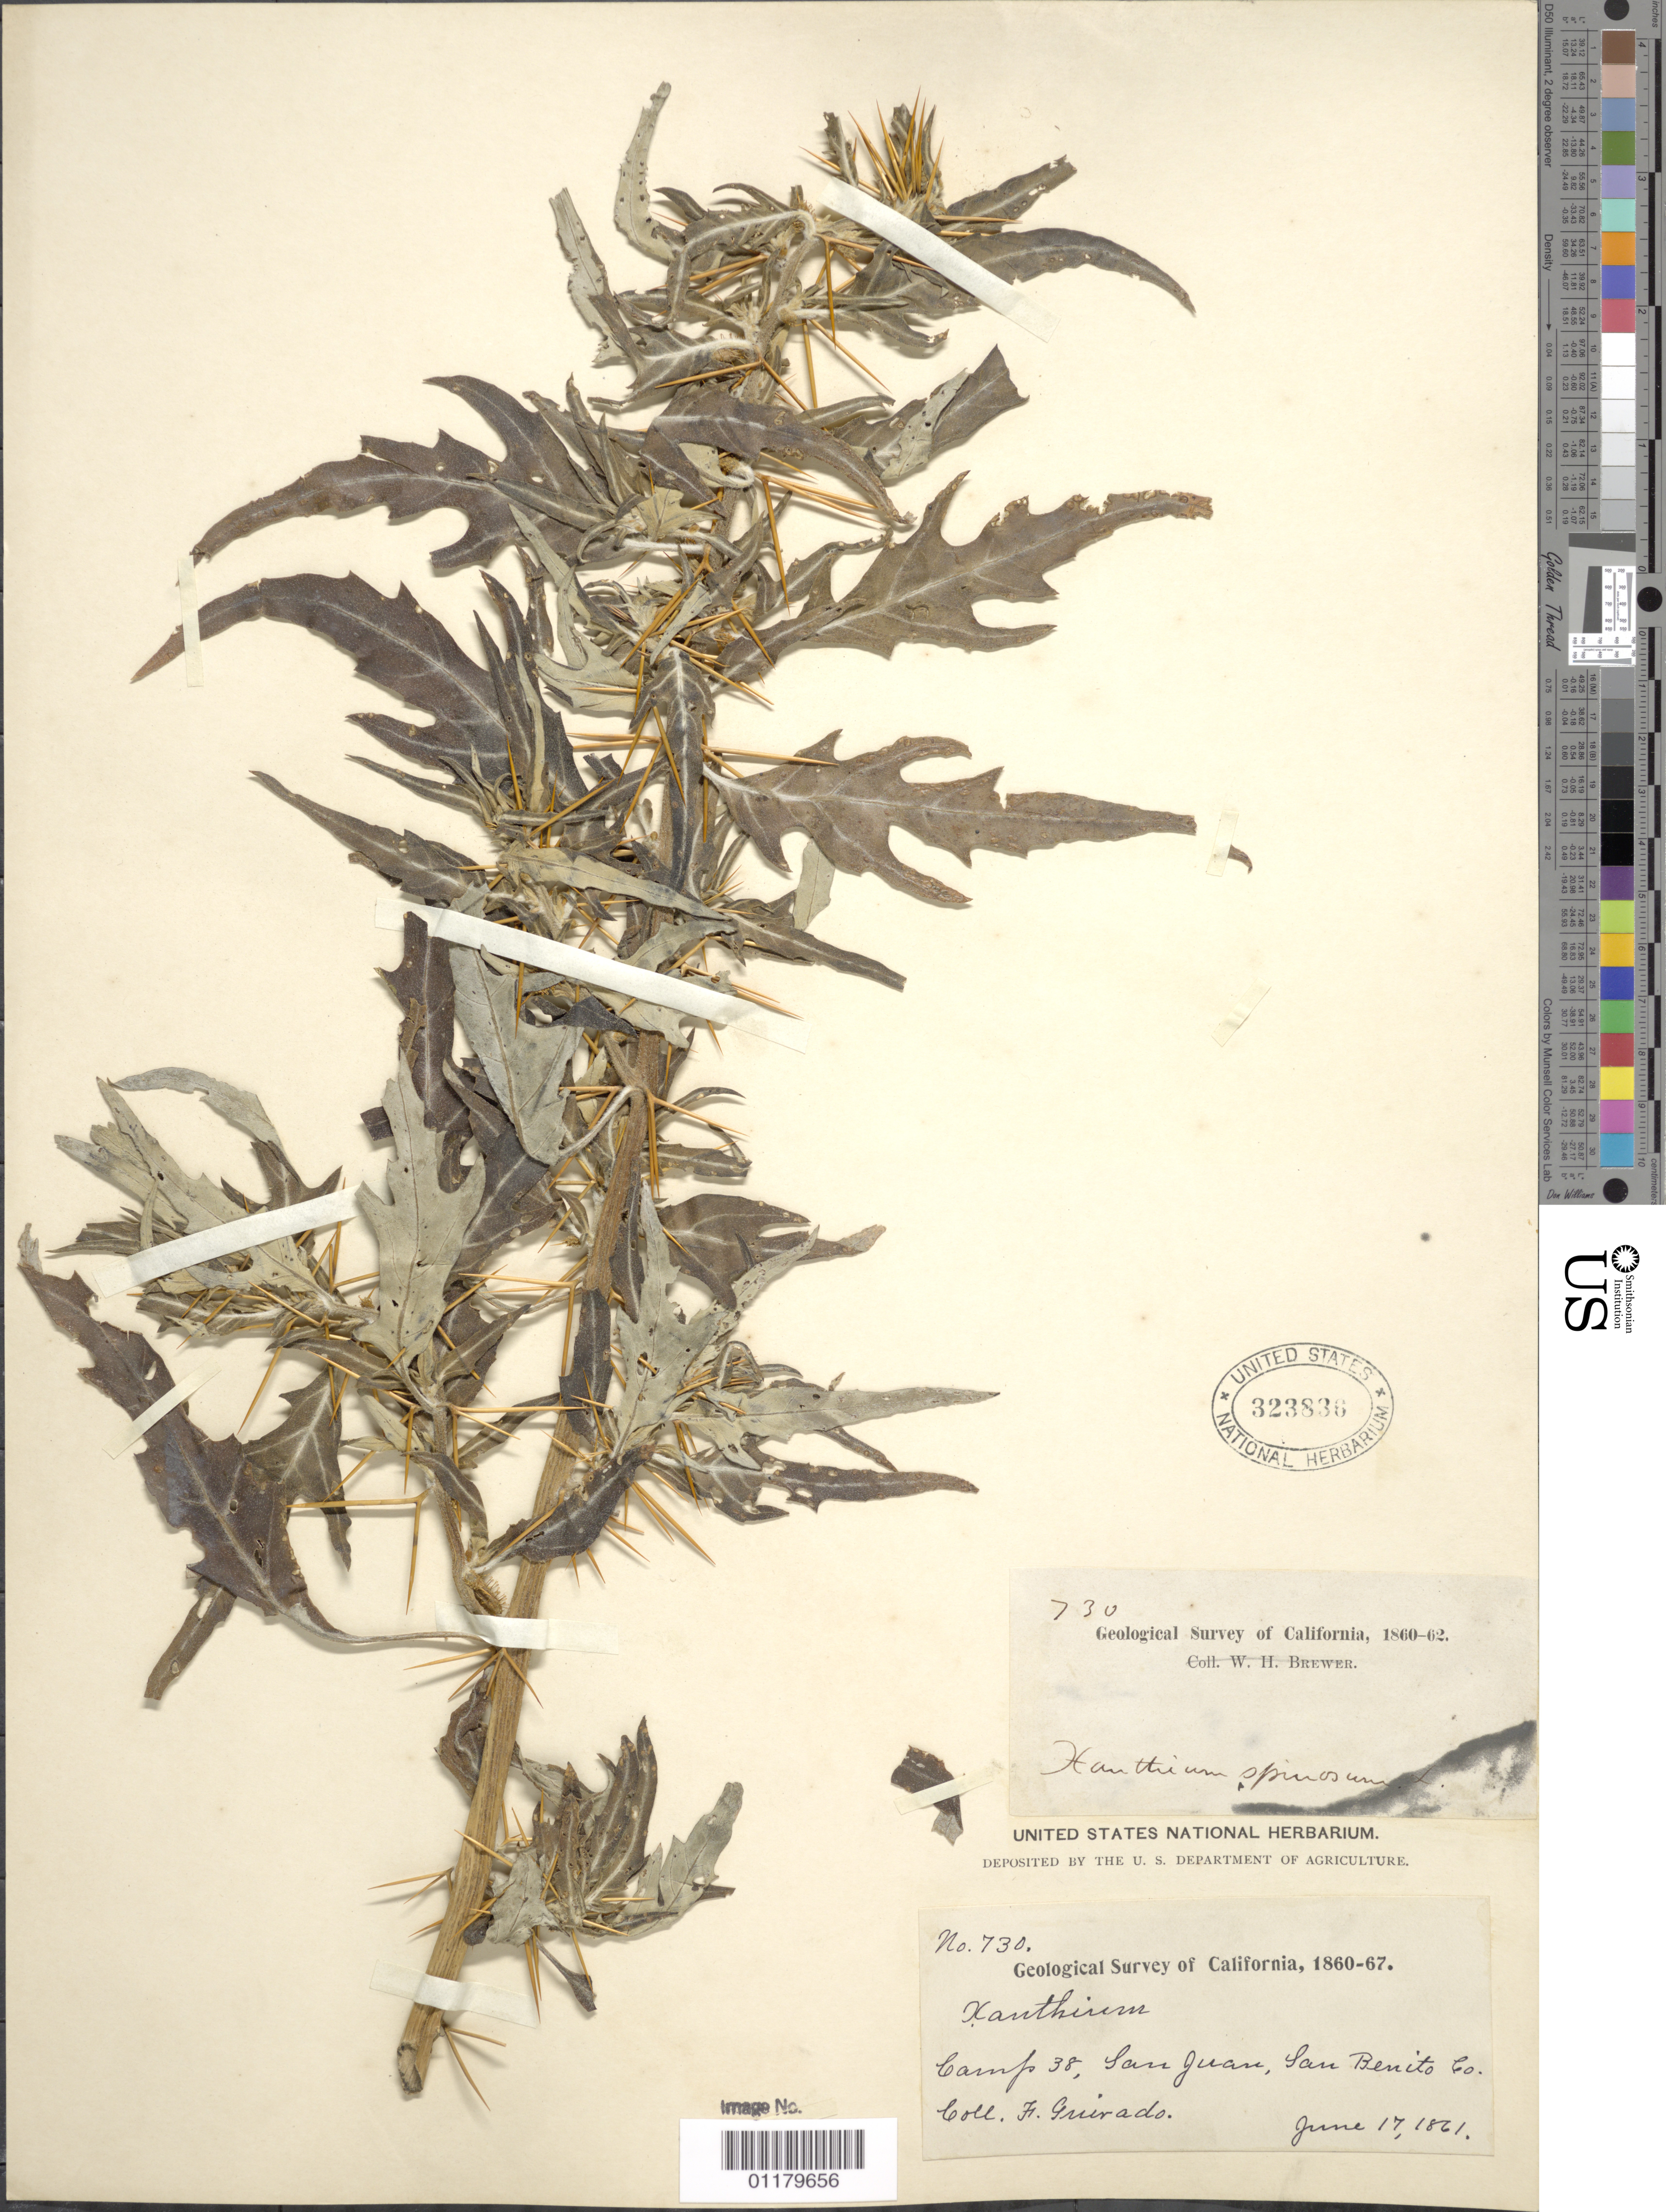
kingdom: Plantae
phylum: Tracheophyta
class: Magnoliopsida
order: Asterales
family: Asteraceae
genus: Xanthium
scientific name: Xanthium spinosum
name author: L.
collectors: F. Guirado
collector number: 730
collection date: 1861-06-17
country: United States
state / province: California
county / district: San Benito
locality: Camp 38, San Juan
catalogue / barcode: US 323836